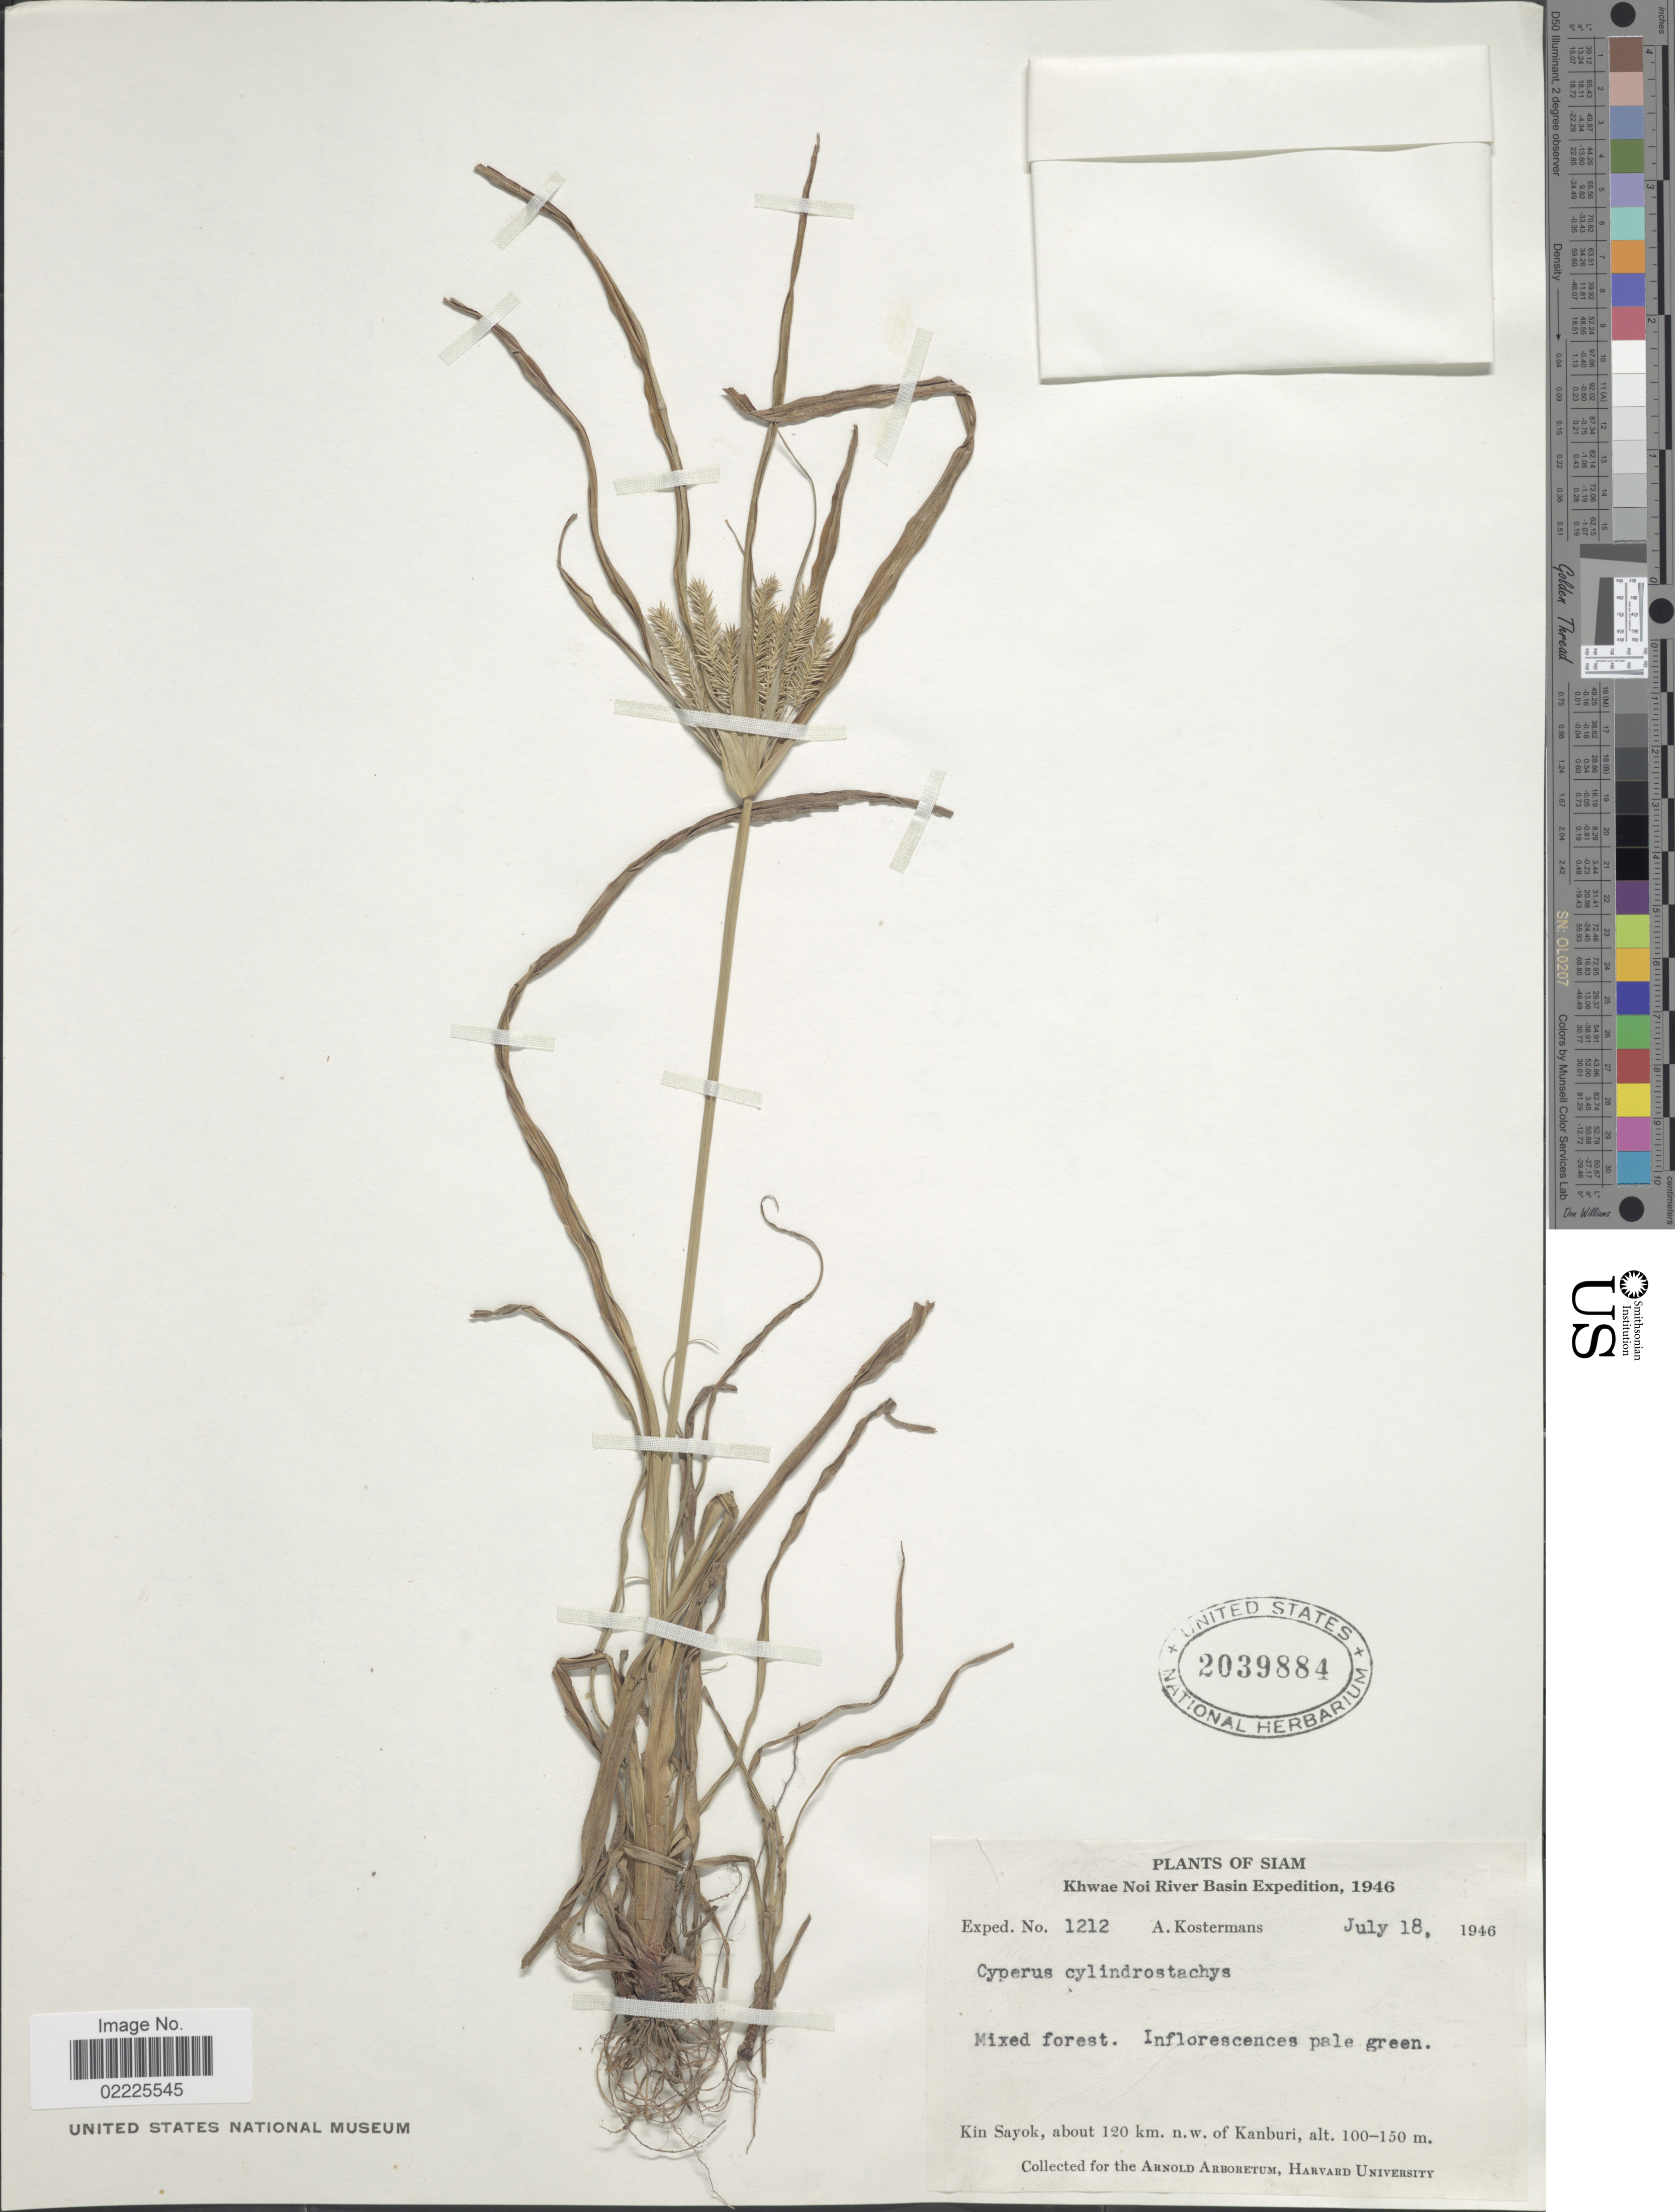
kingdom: Plantae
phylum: Tracheophyta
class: Liliopsida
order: Poales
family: Cyperaceae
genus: Cyperus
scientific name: Cyperus cyperinus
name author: (Retz.) Valck. Sur.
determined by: Strong, Mark T., (BOT), Smithsonian Institution - National Museum of Natural History (UNITED STATES)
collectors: A. J. G. Kostermans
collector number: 1212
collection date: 1946-07-18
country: Thailand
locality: Siam, Khwae Noi River Basin, Kin Sayok, about 120 km n.w. of Kanburi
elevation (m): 100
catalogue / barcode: US 2039884